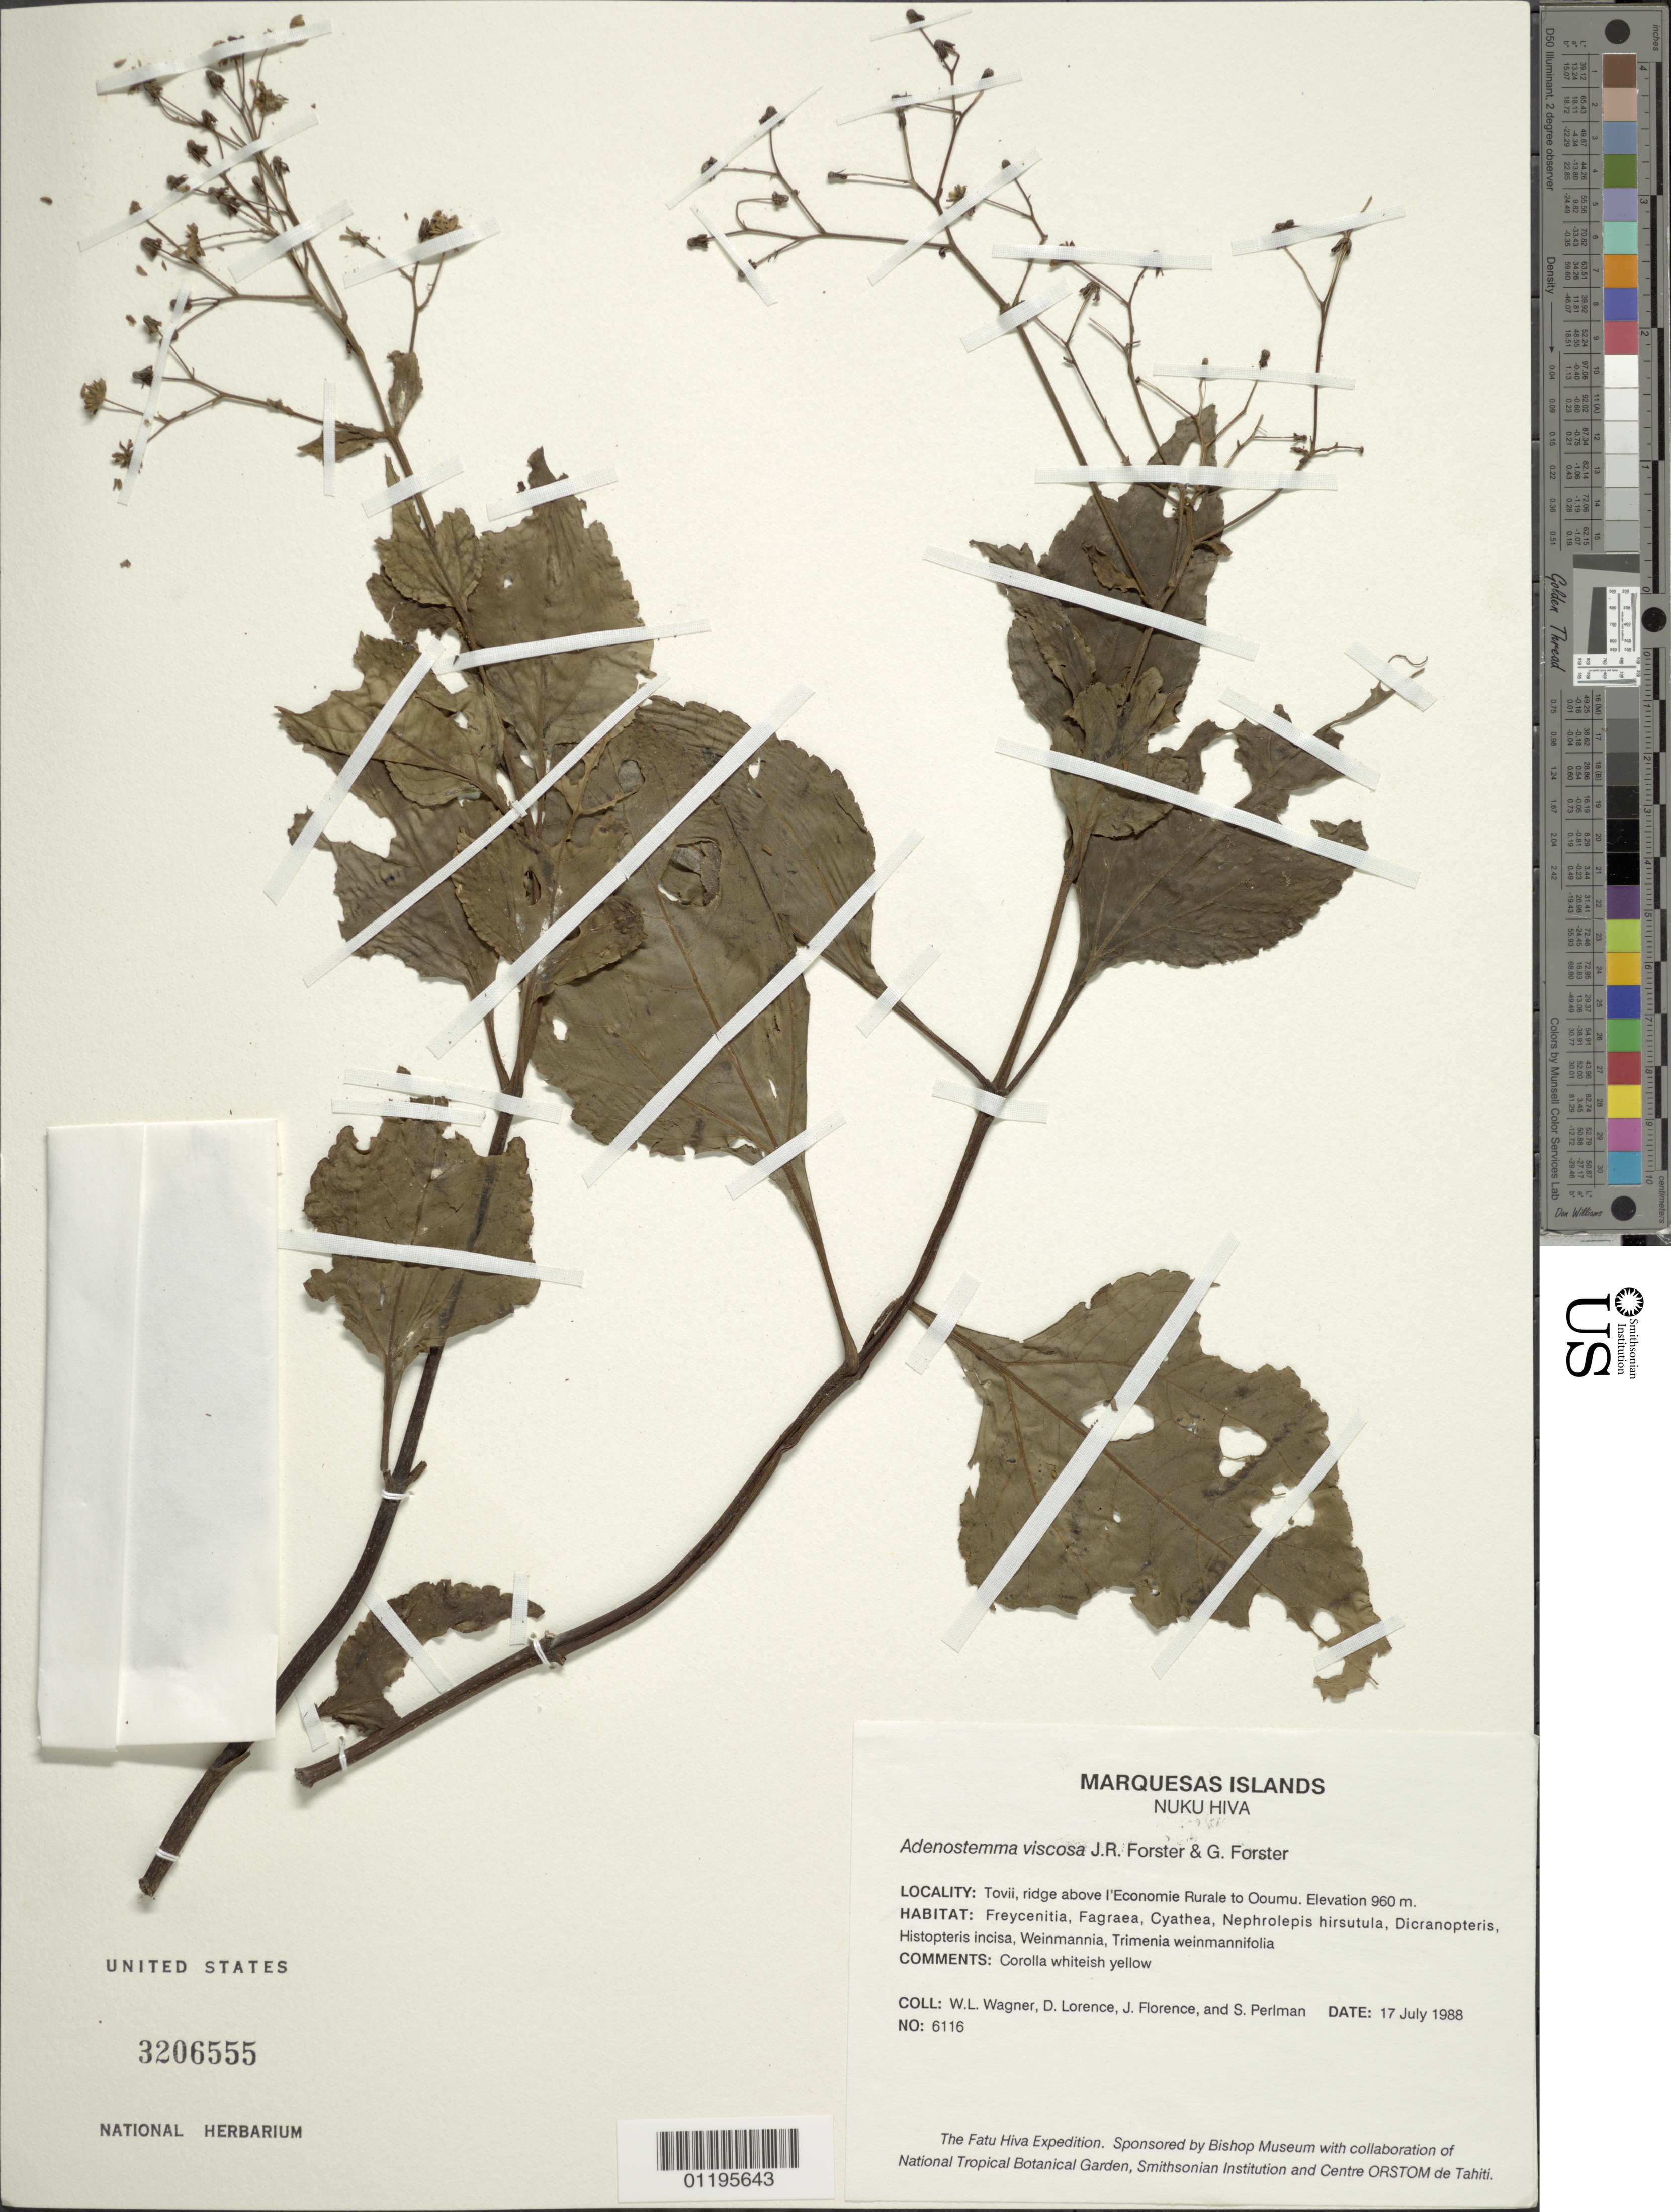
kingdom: Plantae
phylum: Tracheophyta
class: Magnoliopsida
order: Asterales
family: Asteraceae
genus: Adenostemma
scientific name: Adenostemma viscosum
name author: J.R. Forst. & G. Forst.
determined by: Florence, J.; Wagner, W. L.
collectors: W. L. Wagner, D. Lorence, J. Florence & S. P. Perlman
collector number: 6116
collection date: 1988-07-17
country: French Polynesia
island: Nuku Hiva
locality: Toovii, ridge above l'Economie Rurale to Ooumu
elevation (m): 960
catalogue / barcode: US 3206555